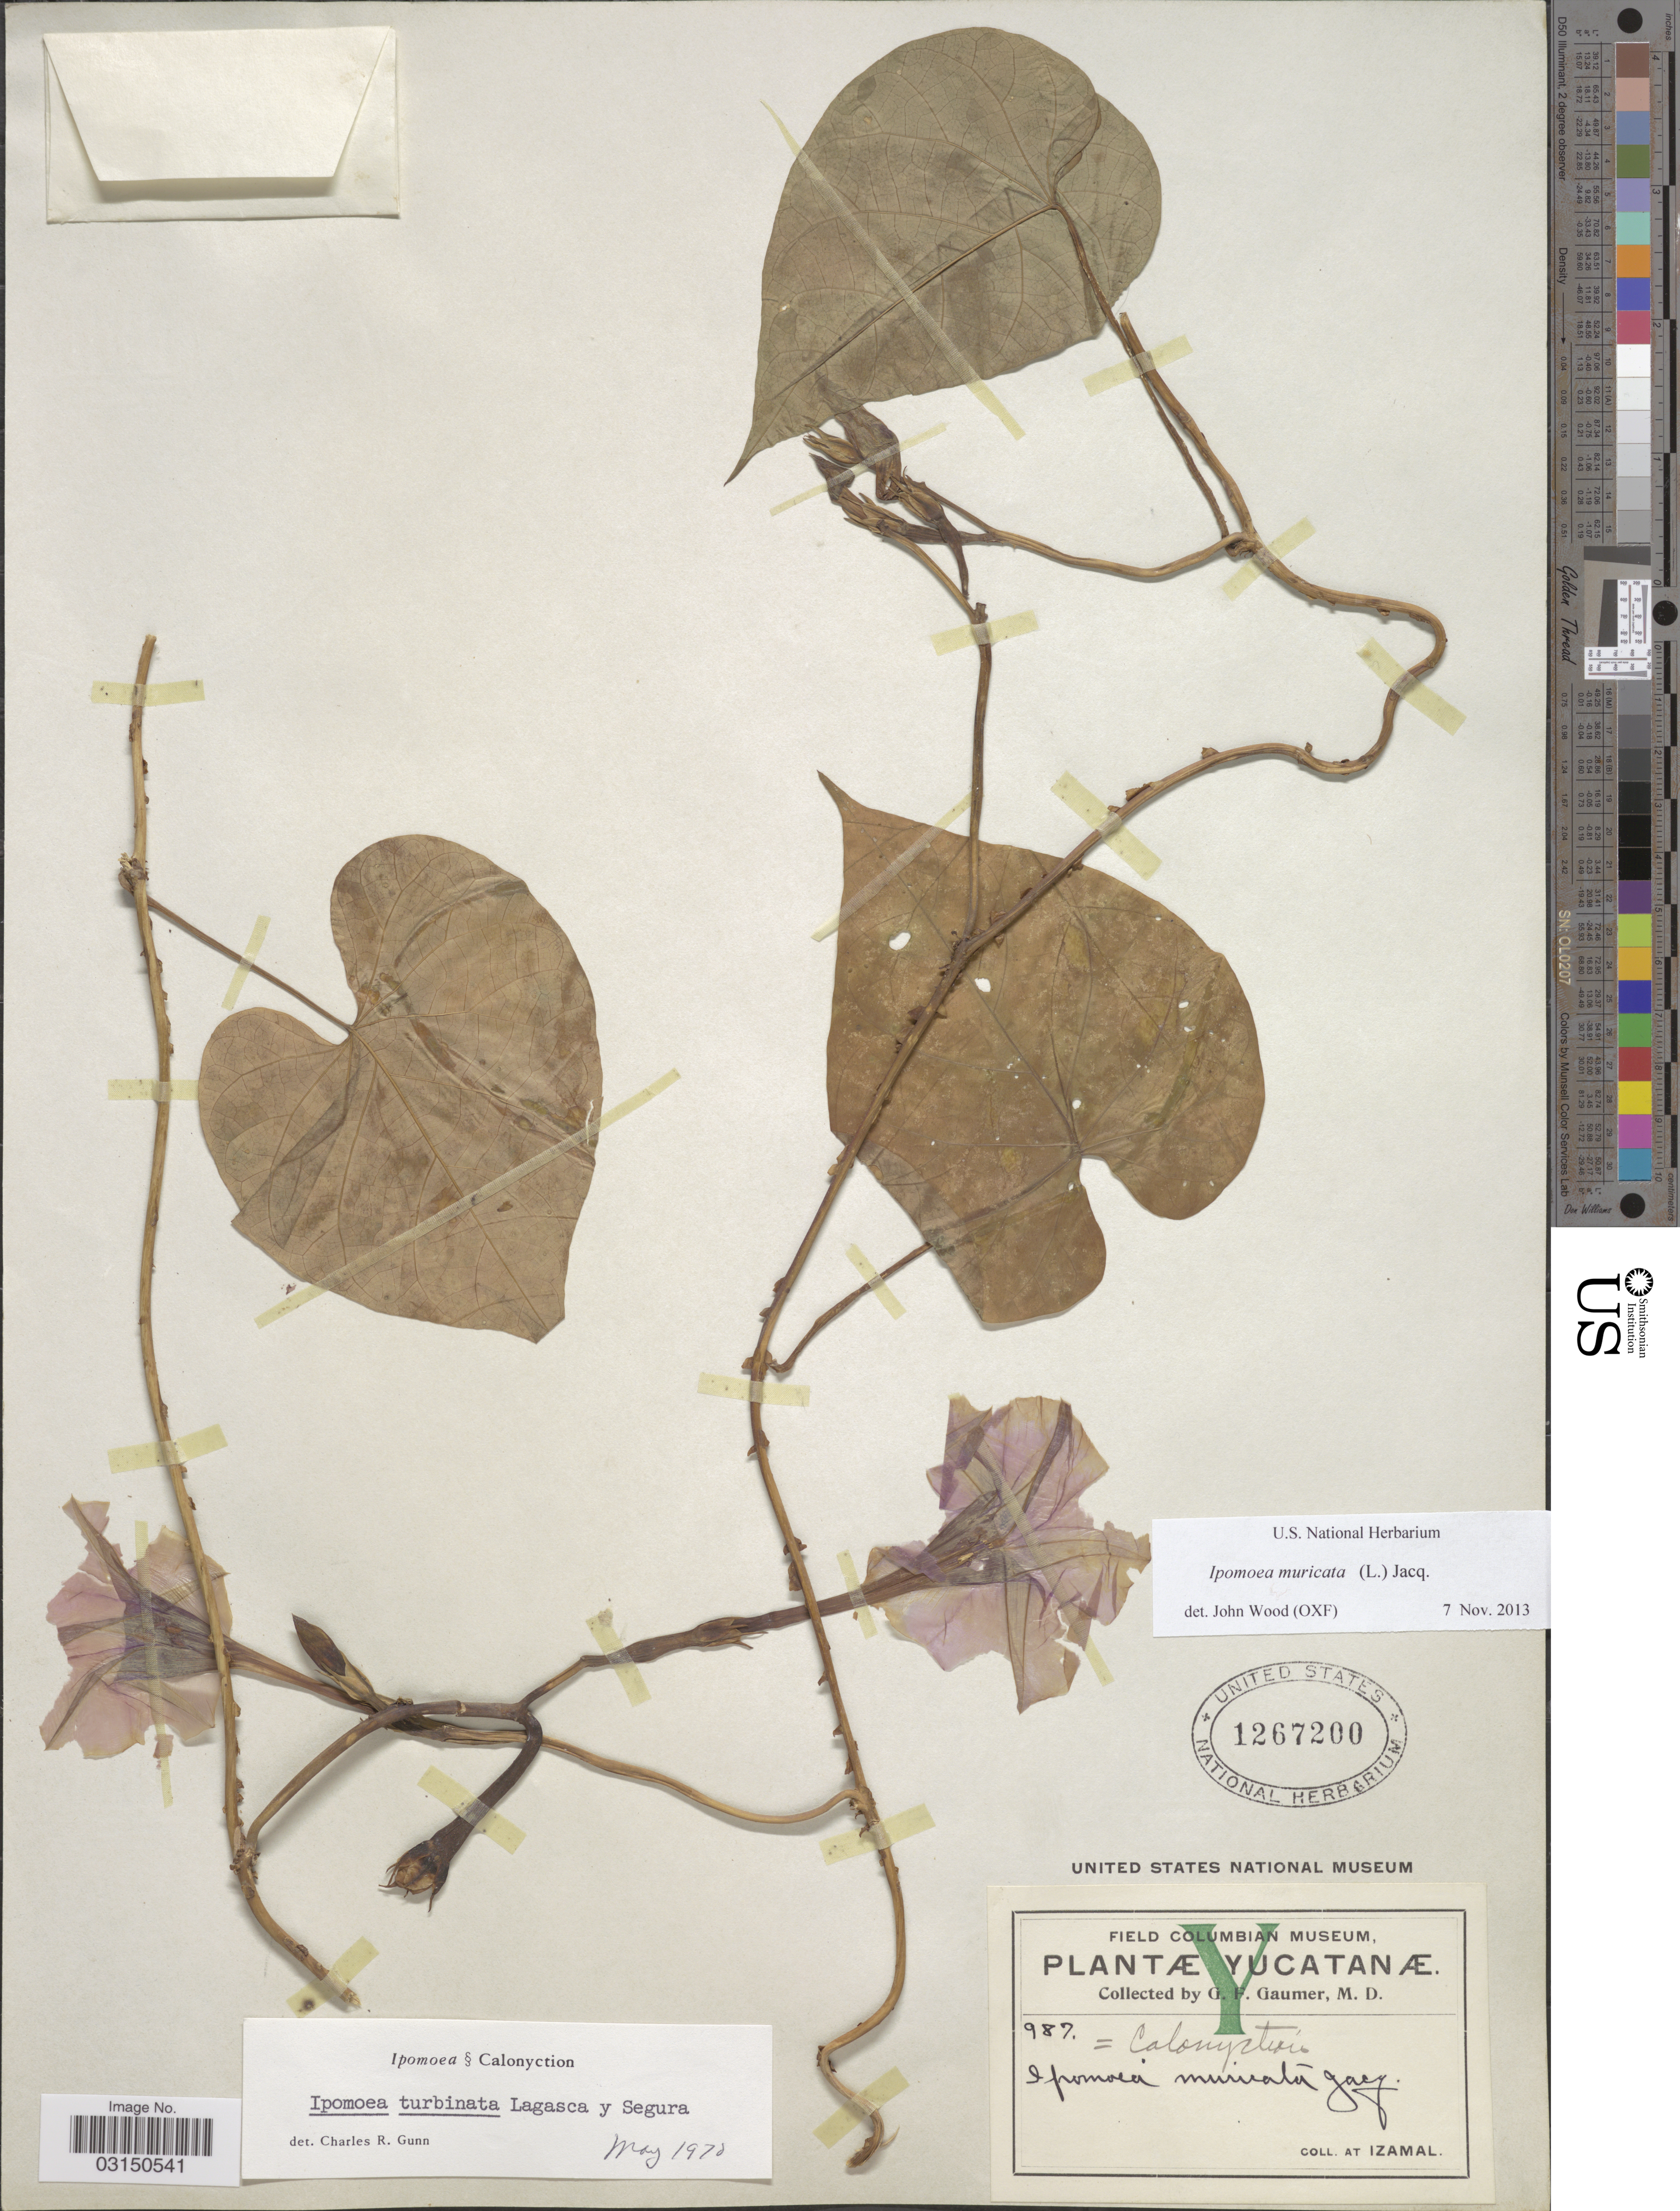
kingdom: Plantae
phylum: Tracheophyta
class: Magnoliopsida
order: Solanales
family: Convolvulaceae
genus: Ipomoea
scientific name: Ipomoea muricata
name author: (L.) Jacq.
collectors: G. F. Gaumer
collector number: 987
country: Mexico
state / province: Yucatán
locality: Izamal.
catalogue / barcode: US 1267200